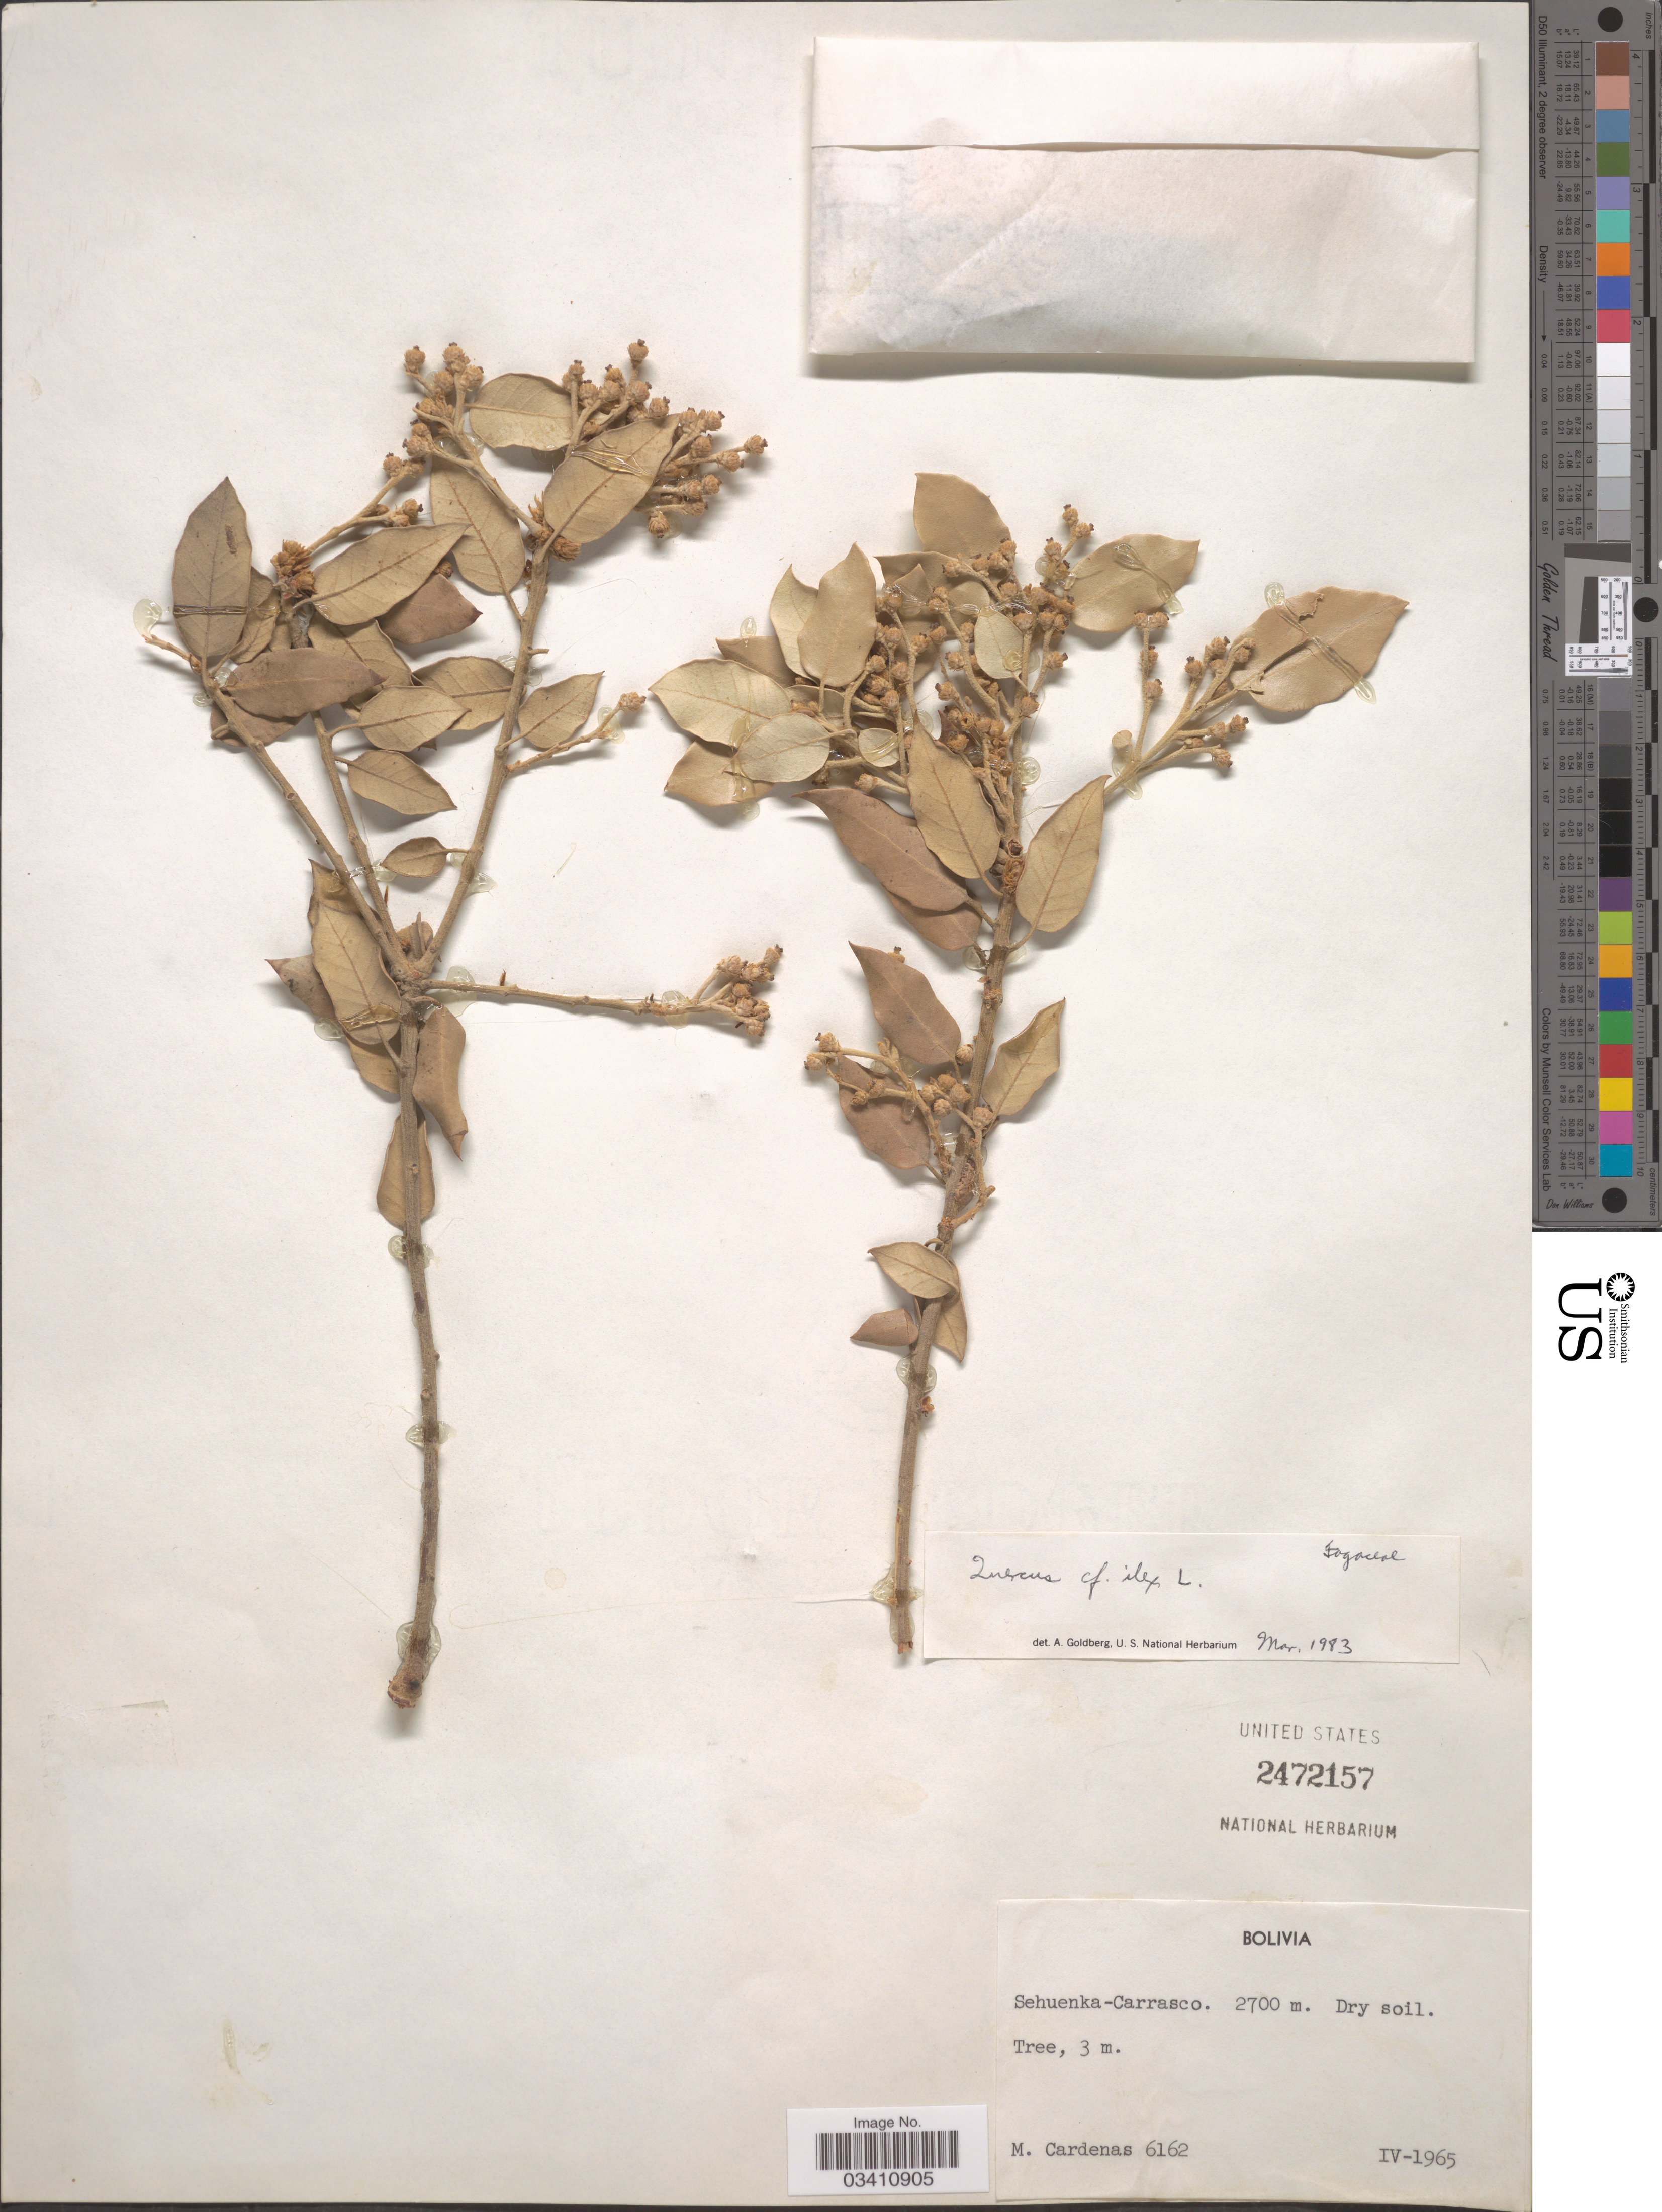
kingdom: Plantae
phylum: Tracheophyta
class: Magnoliopsida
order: Fagales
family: Fagaceae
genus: Quercus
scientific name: Quercus ilex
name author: Lour.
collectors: M. Cárdenas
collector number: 6162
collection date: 1965-04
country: Bolivia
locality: Sehuenka-Carrasco.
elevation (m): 2700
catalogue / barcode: US 2472157